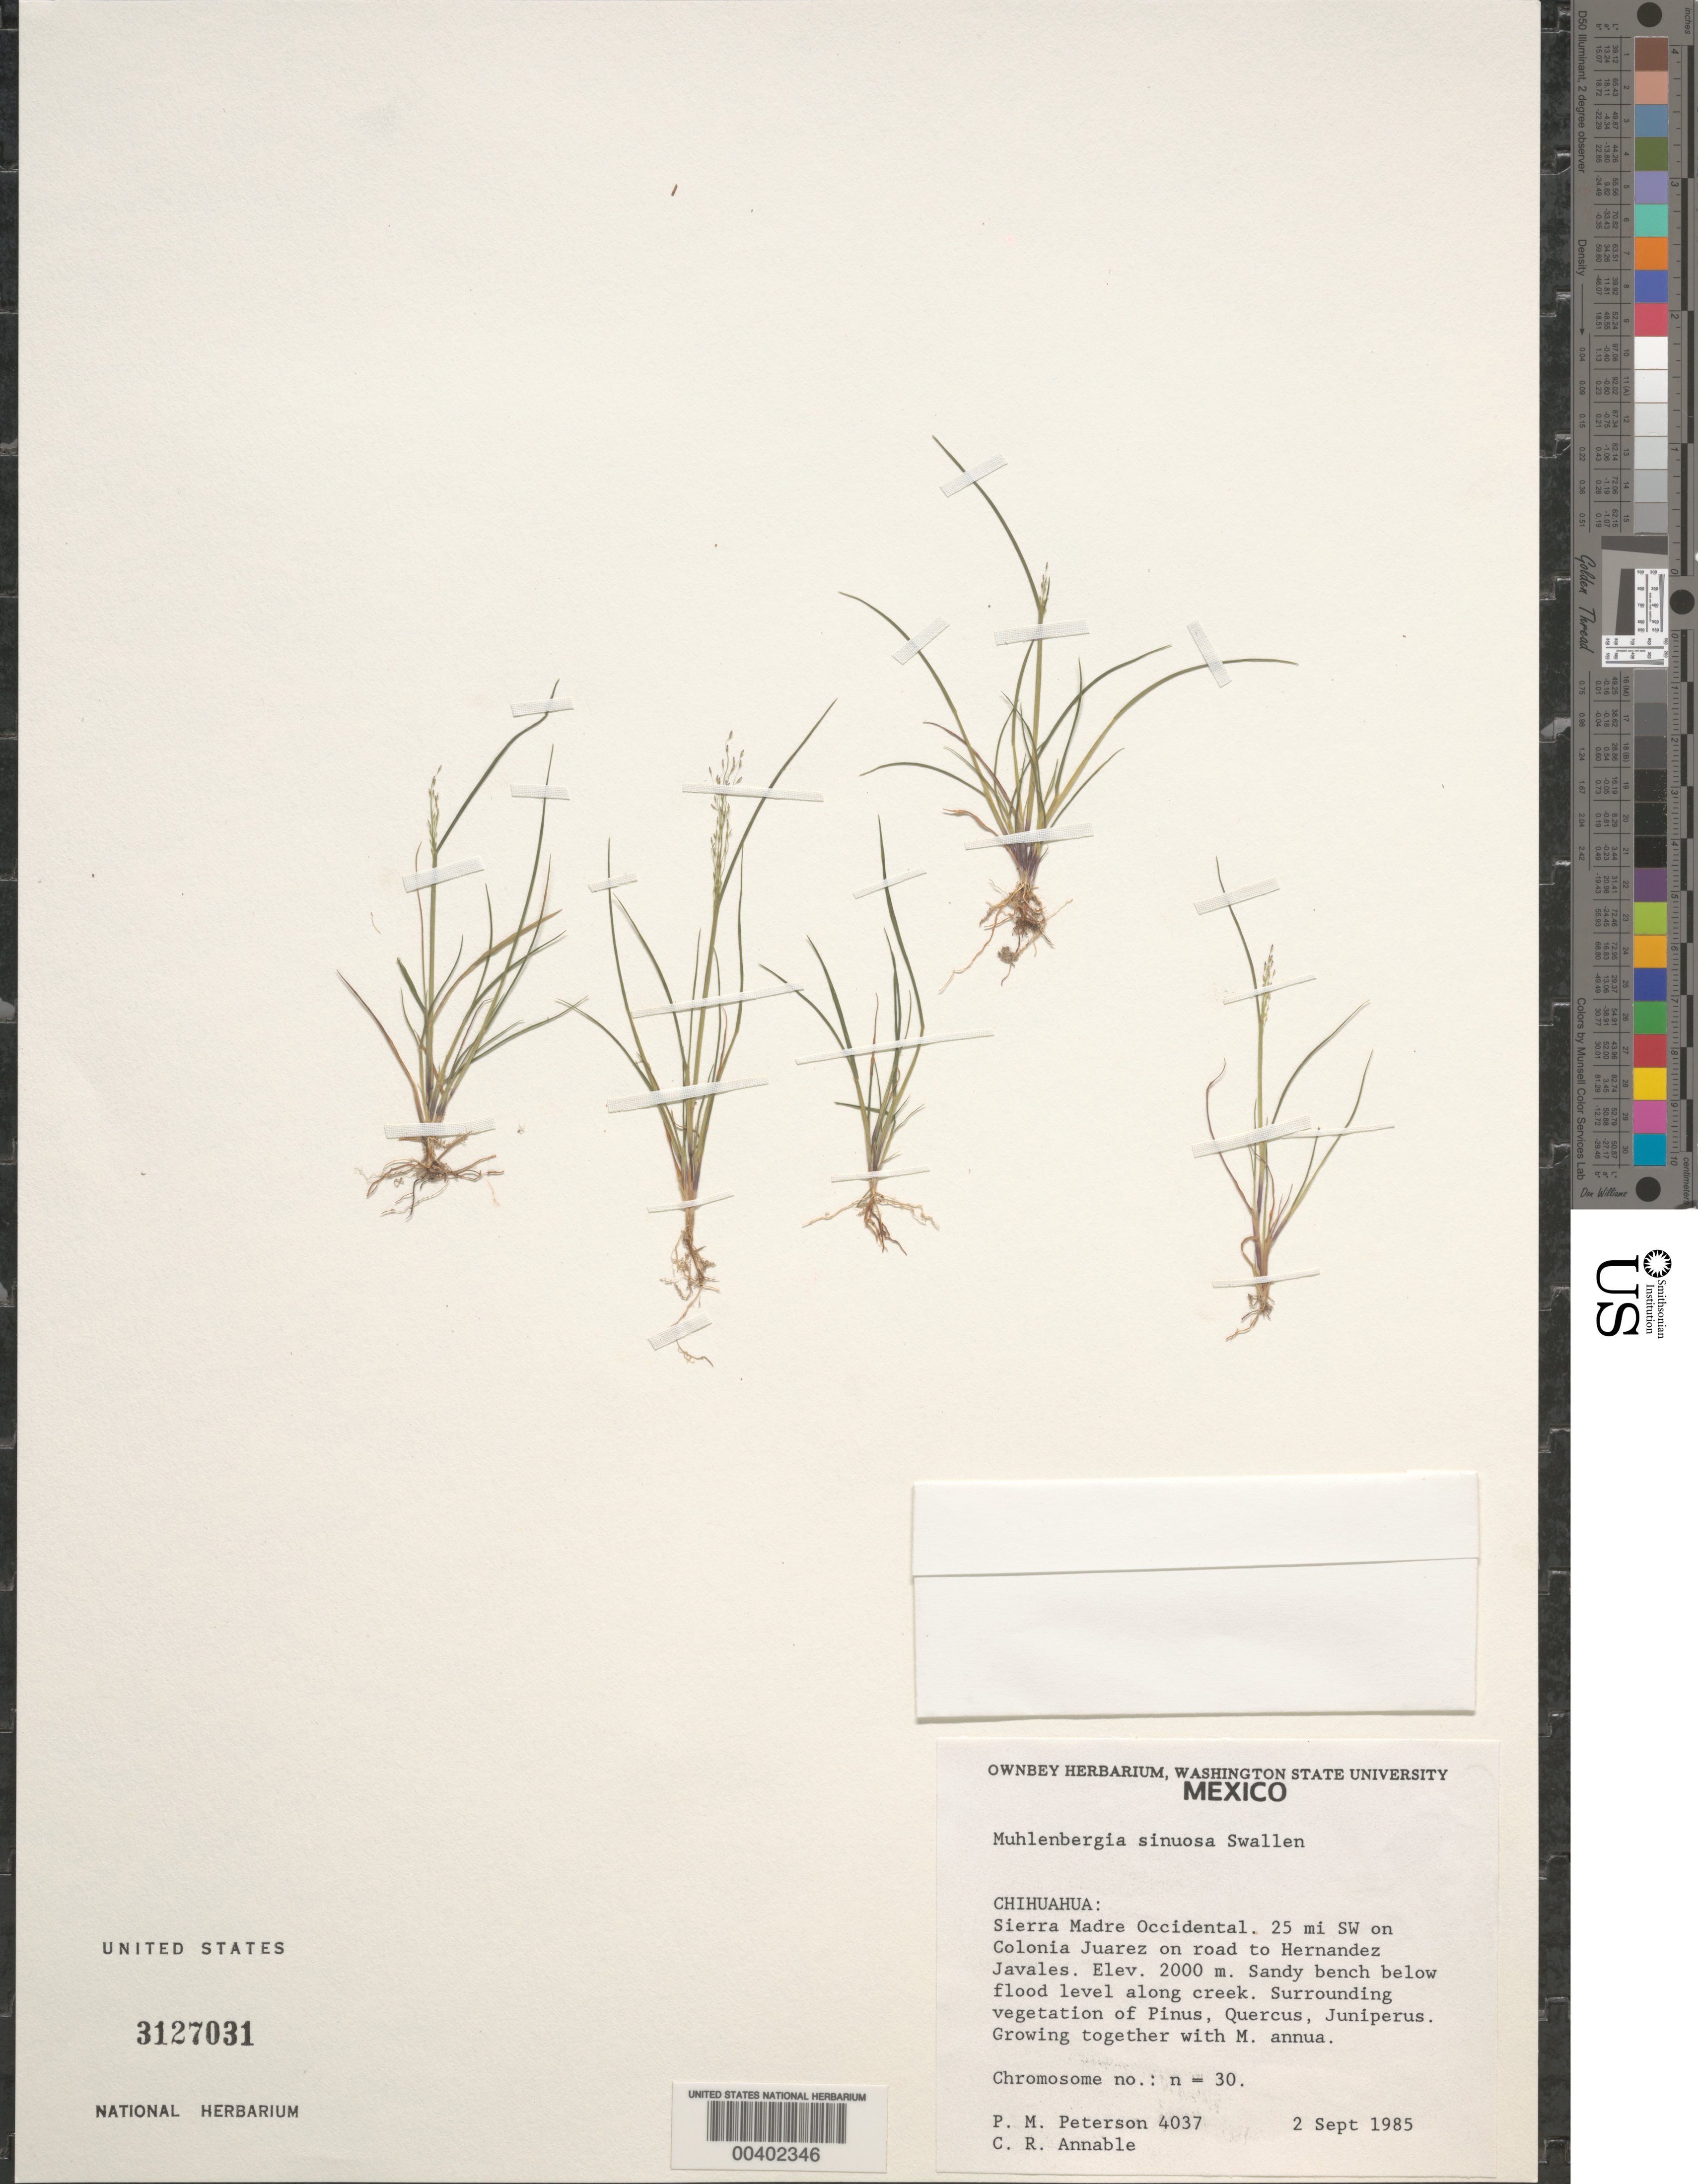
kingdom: Plantae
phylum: Tracheophyta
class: Liliopsida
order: Poales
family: Poaceae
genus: Muhlenbergia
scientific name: Muhlenbergia sinuosa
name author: Swallen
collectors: P. M. Peterson & C. R. Annable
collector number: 04037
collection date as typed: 02 Sep 1985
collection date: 1985-09-02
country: Mexico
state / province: Chihuahua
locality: Sierra Madre Occidental, 25.0 miles SW of Colonia Juarez on road to Hernandez Javales.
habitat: Growing together with Muhlenbergia annua on sandy beach below flood level along creek. M. brevis also in area.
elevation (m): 2000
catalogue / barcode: US 3127031